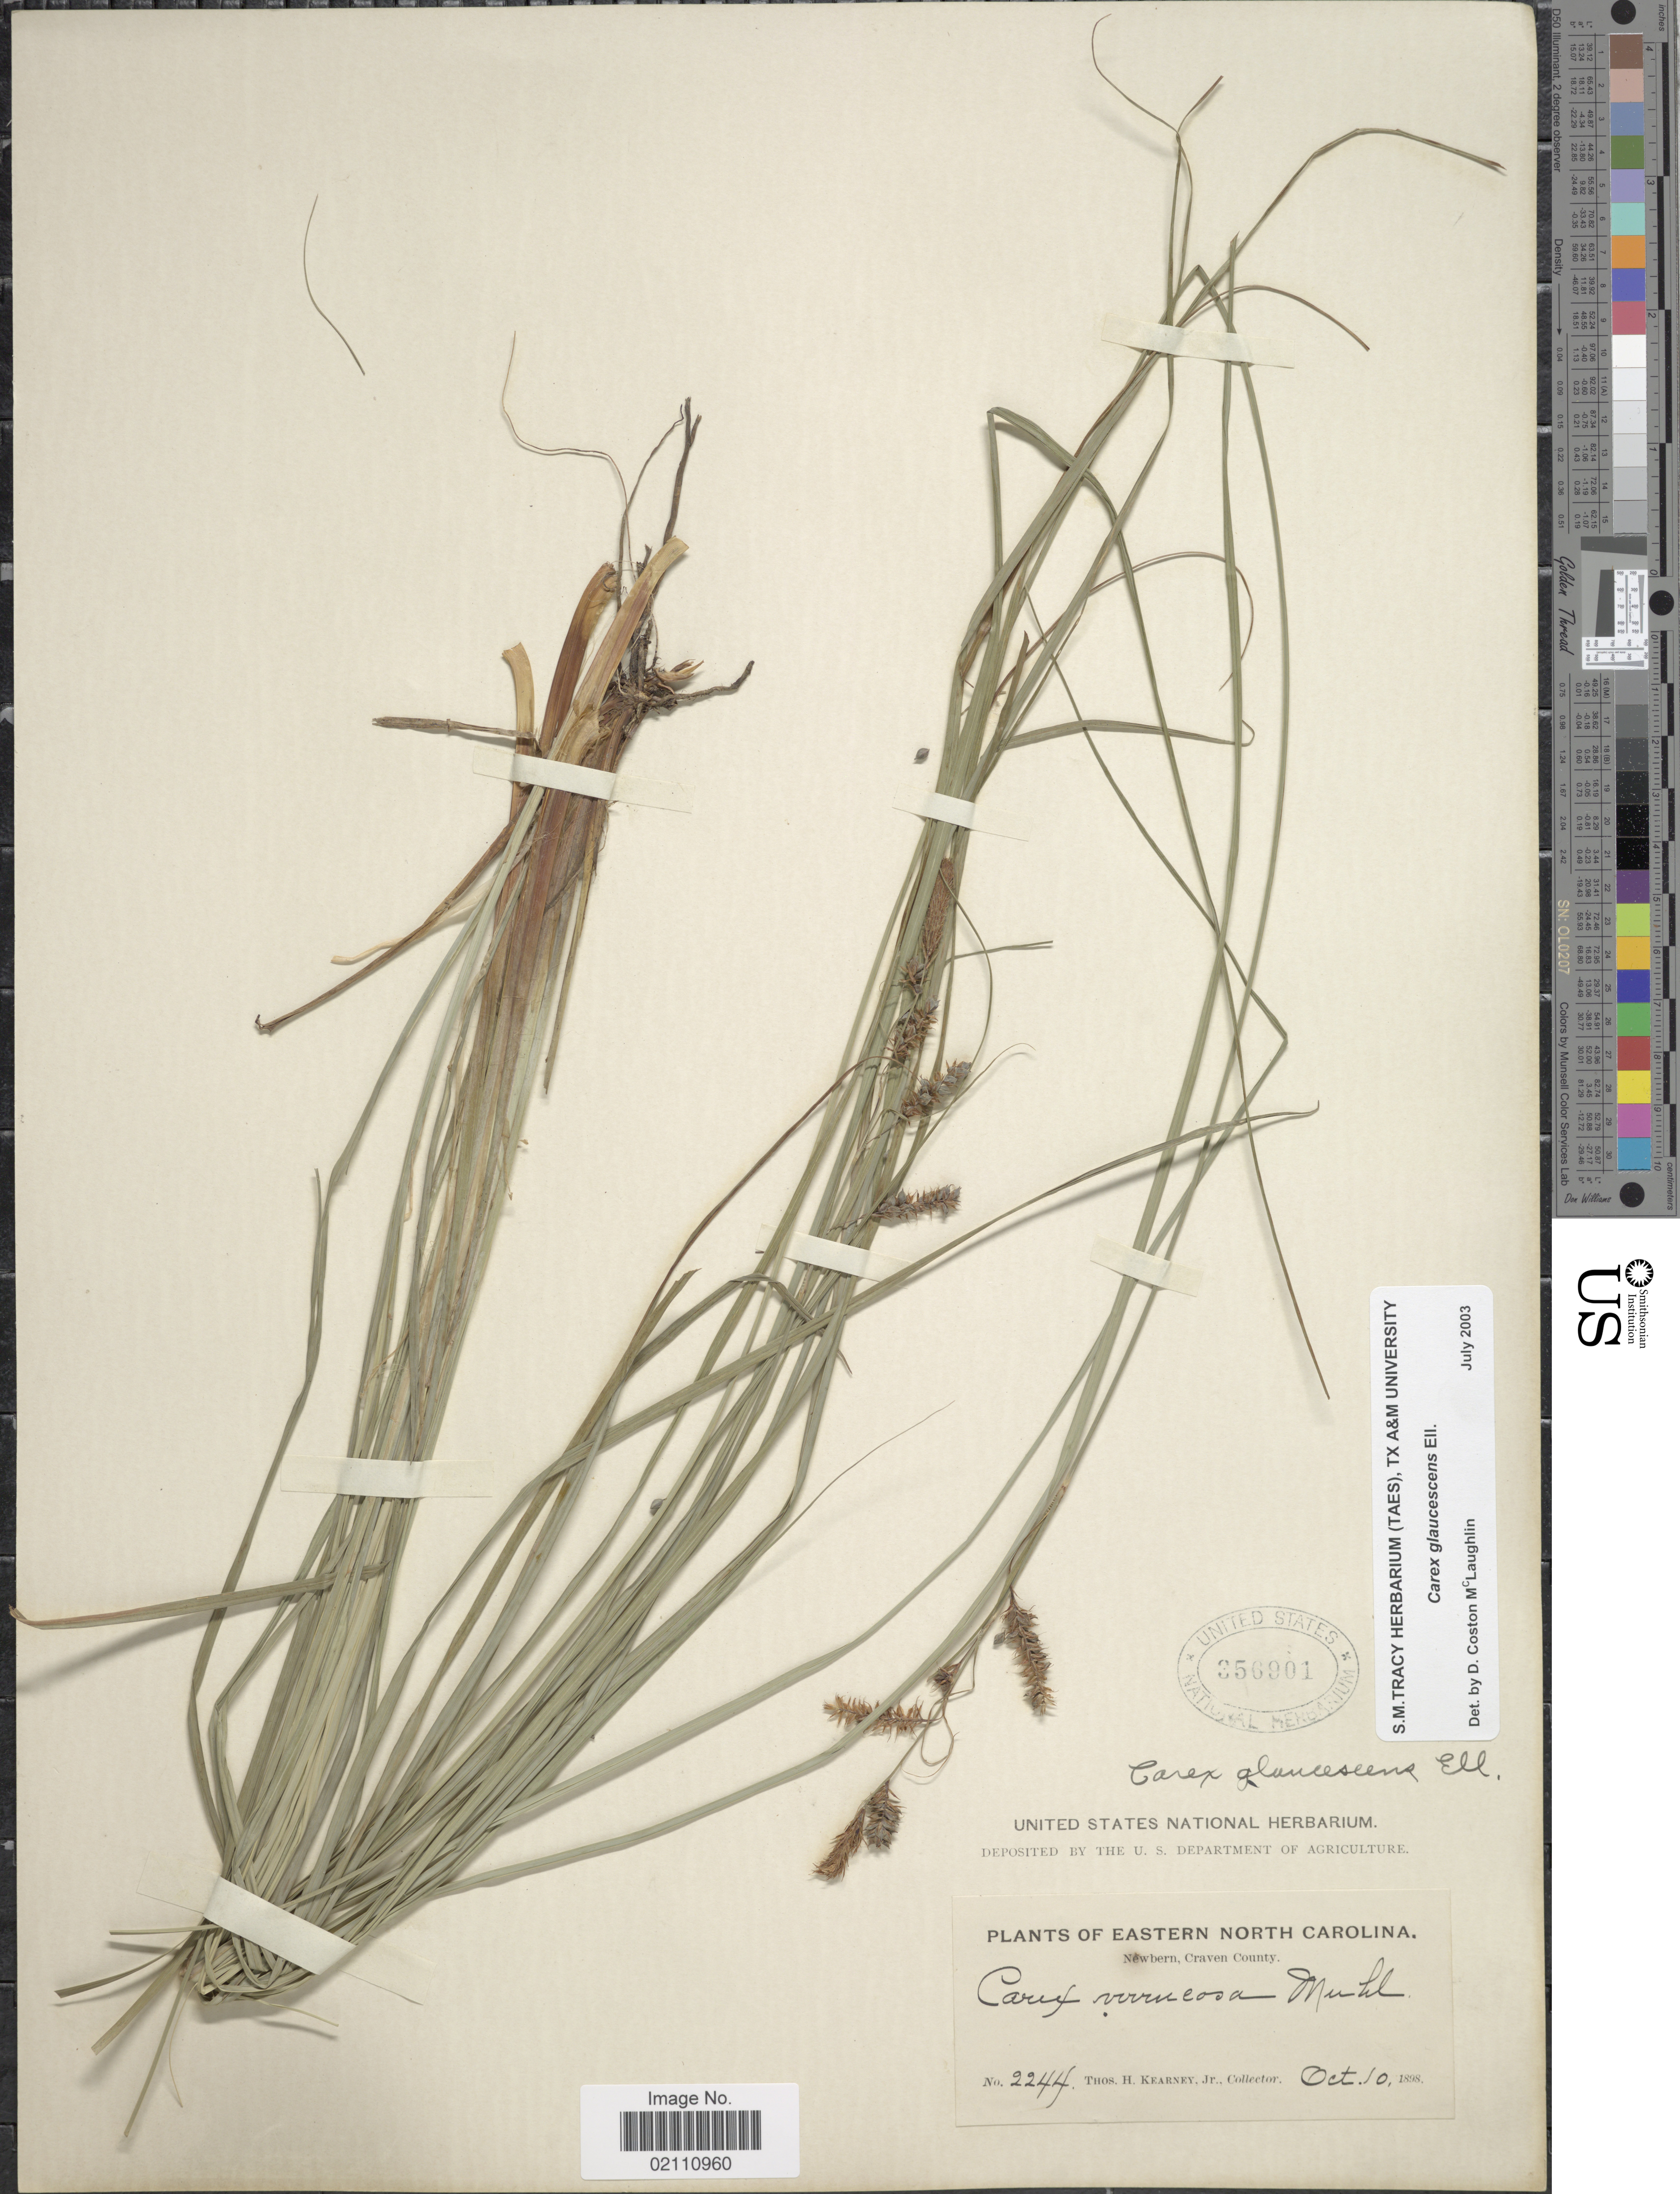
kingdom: Plantae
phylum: Tracheophyta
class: Liliopsida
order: Poales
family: Cyperaceae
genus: Carex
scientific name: Carex glaucescens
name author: Elliott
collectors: T. H. Kearney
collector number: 2244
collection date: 1898-10-10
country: United States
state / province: North Carolina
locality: Eastern North Carolina, Newbern, Craven County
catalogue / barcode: US 356901